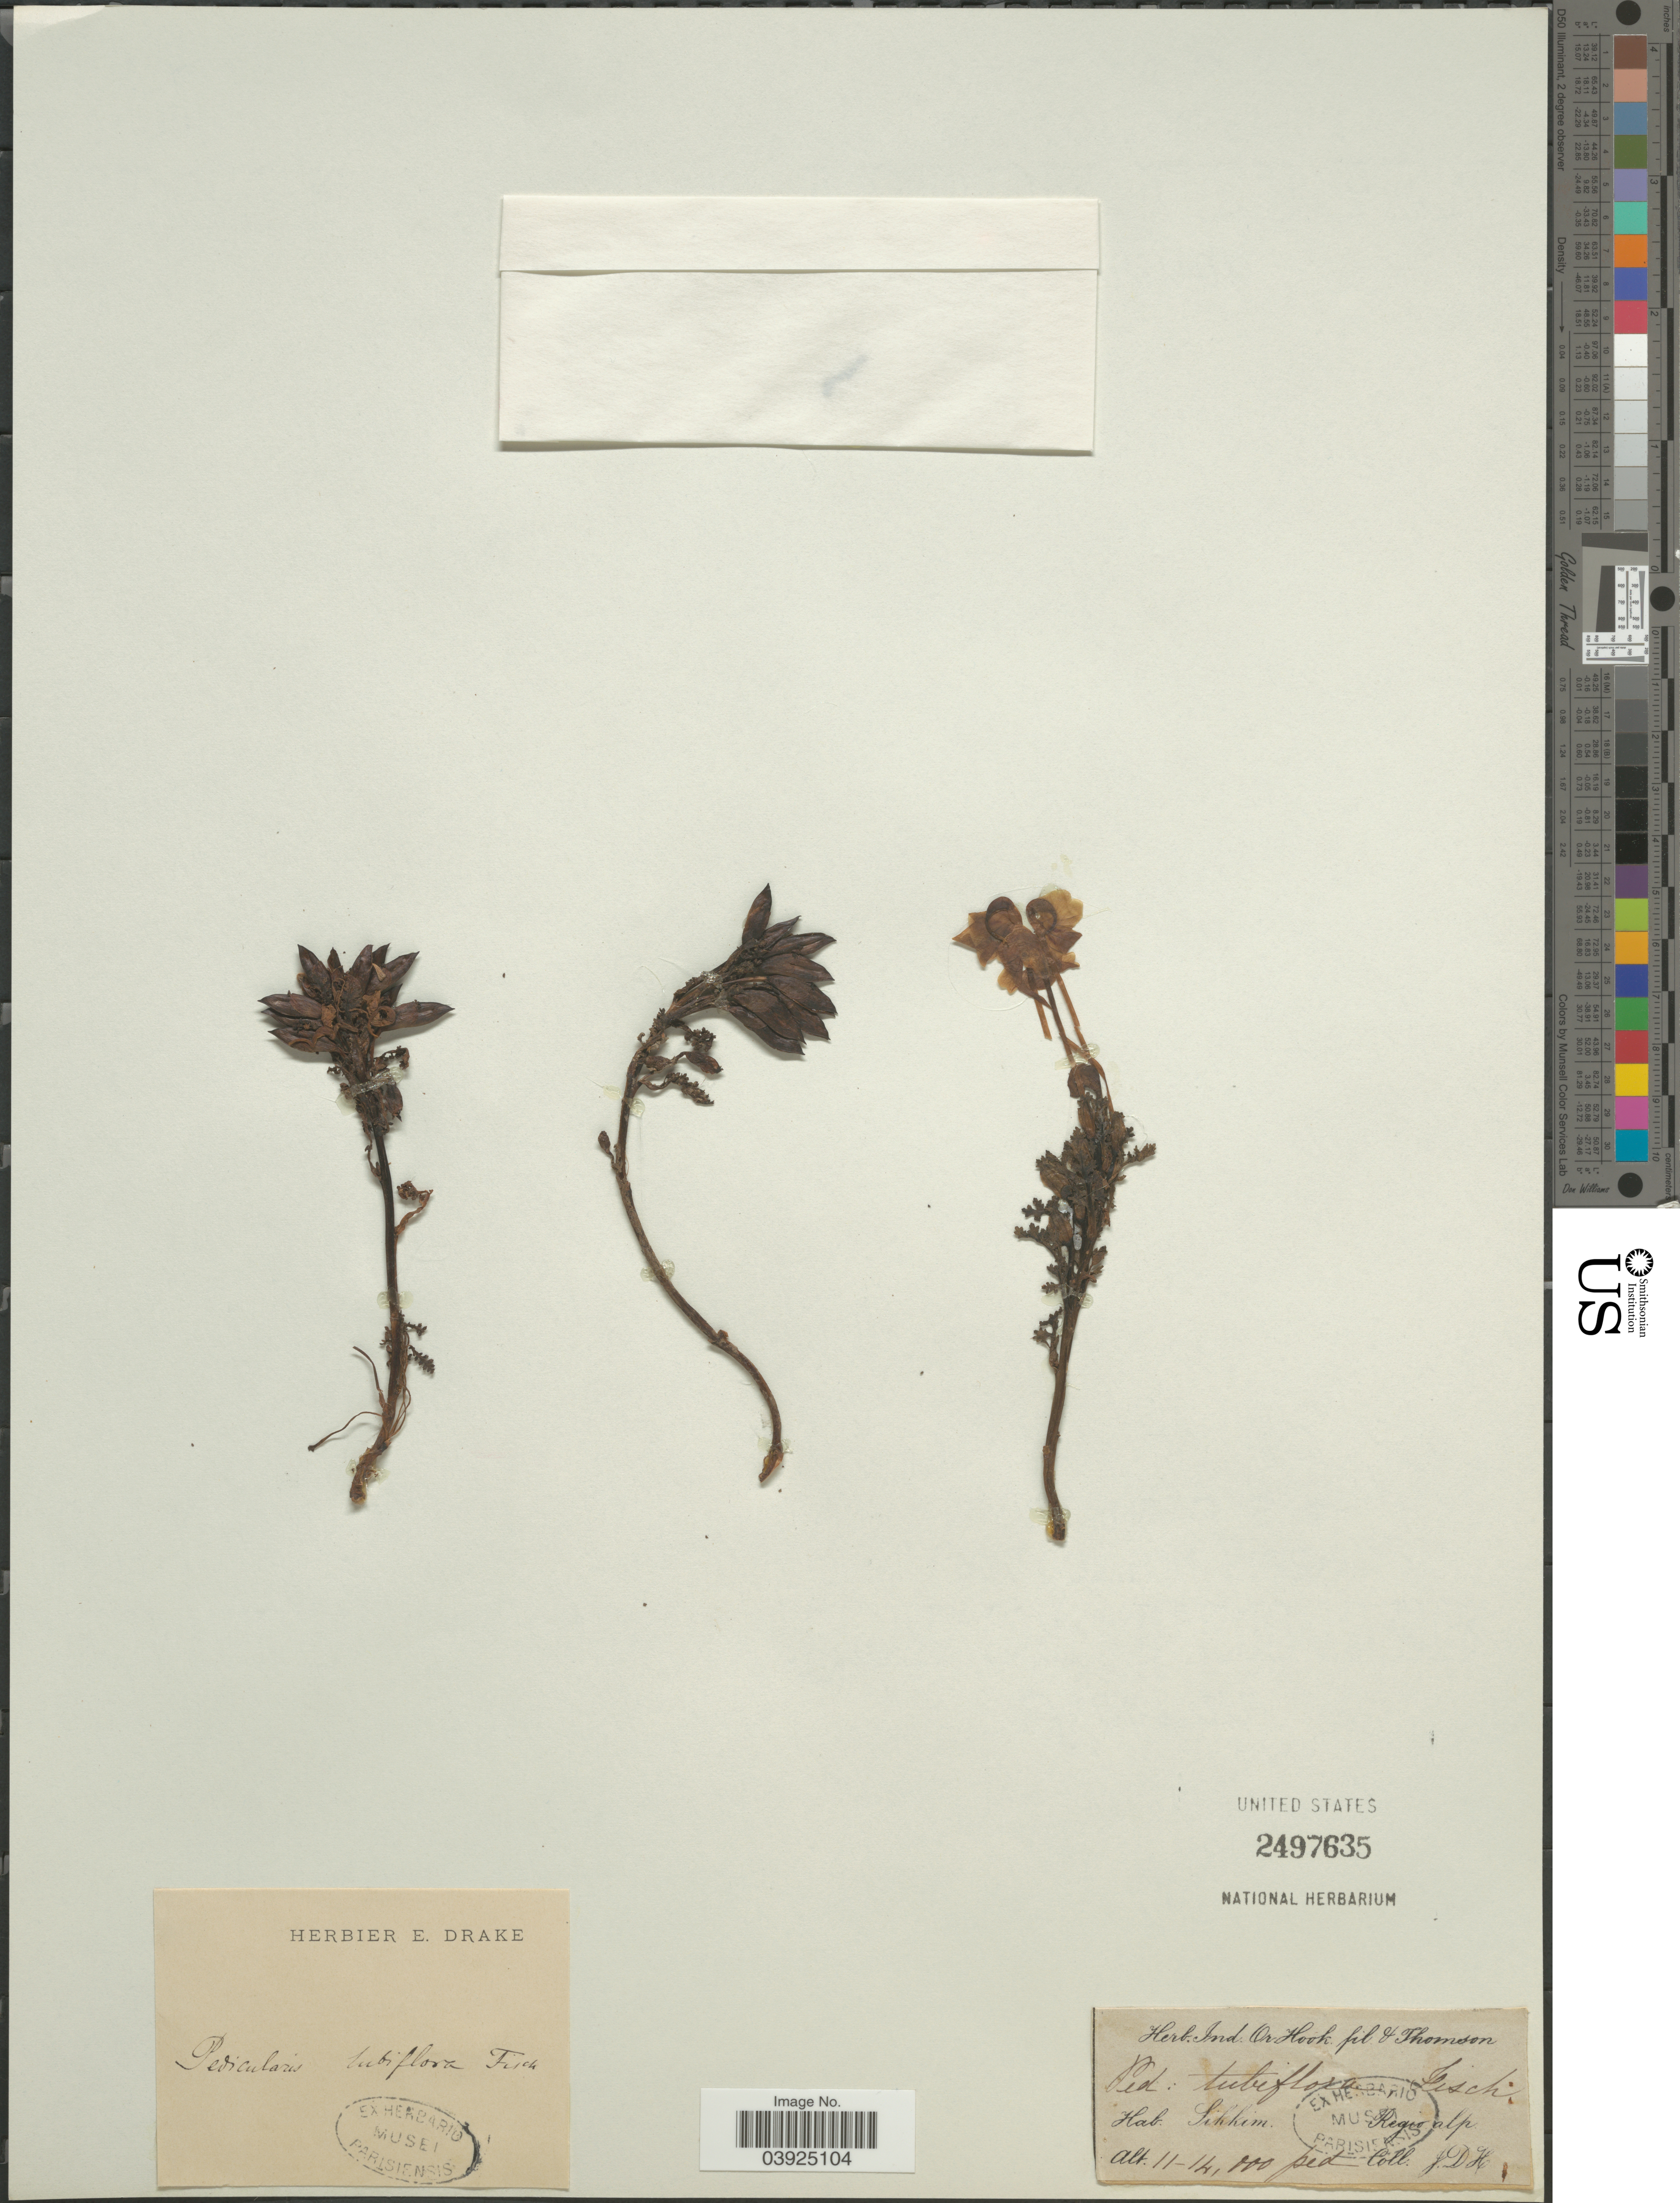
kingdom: Plantae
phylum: Tracheophyta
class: Magnoliopsida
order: Lamiales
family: Orobanchaceae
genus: Pedicularis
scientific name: Pedicularis tubiflora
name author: Fisch.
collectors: J. D. Hooker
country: India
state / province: Sikkim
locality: Regio alp.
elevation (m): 3353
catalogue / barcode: US 2497635